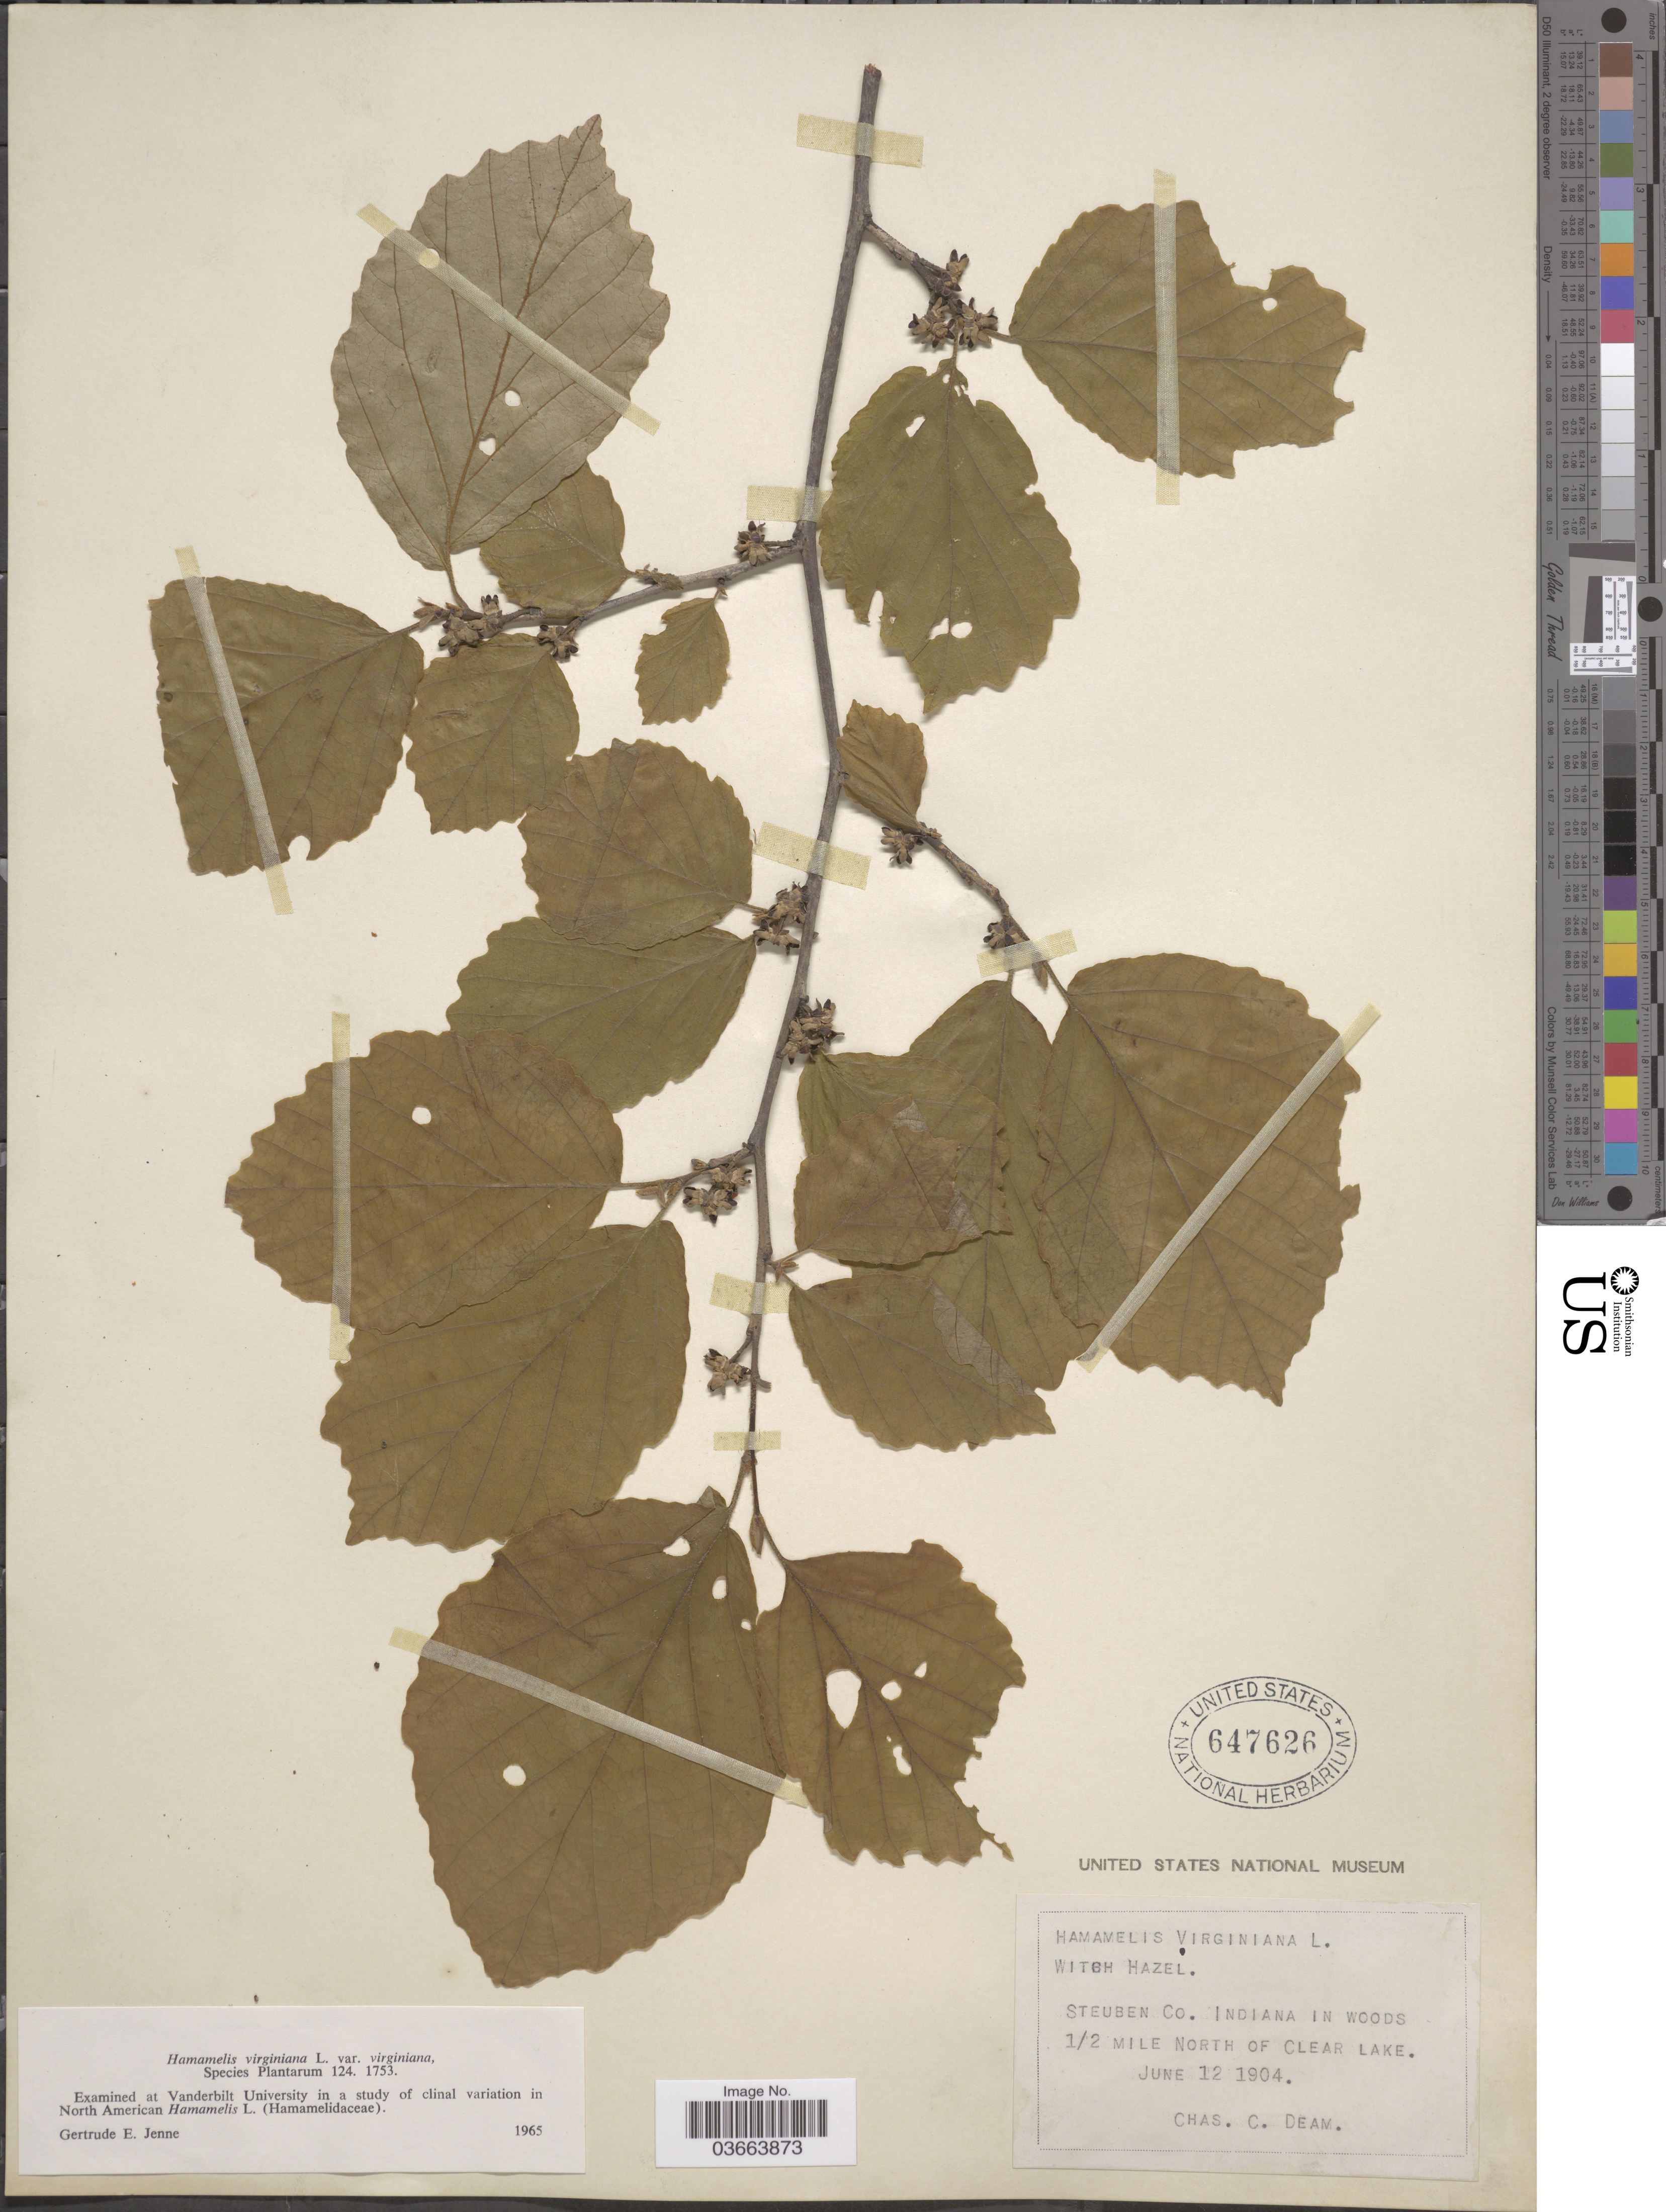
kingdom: Plantae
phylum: Tracheophyta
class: Magnoliopsida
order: Saxifragales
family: Hamamelidaceae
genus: Hamamelis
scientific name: Hamamelis virginiana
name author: L.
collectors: C. C. Deam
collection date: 1904-06-12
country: United States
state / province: Indiana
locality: Steuben Co. ½ mile North of Clear Lake.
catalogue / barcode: US 647626